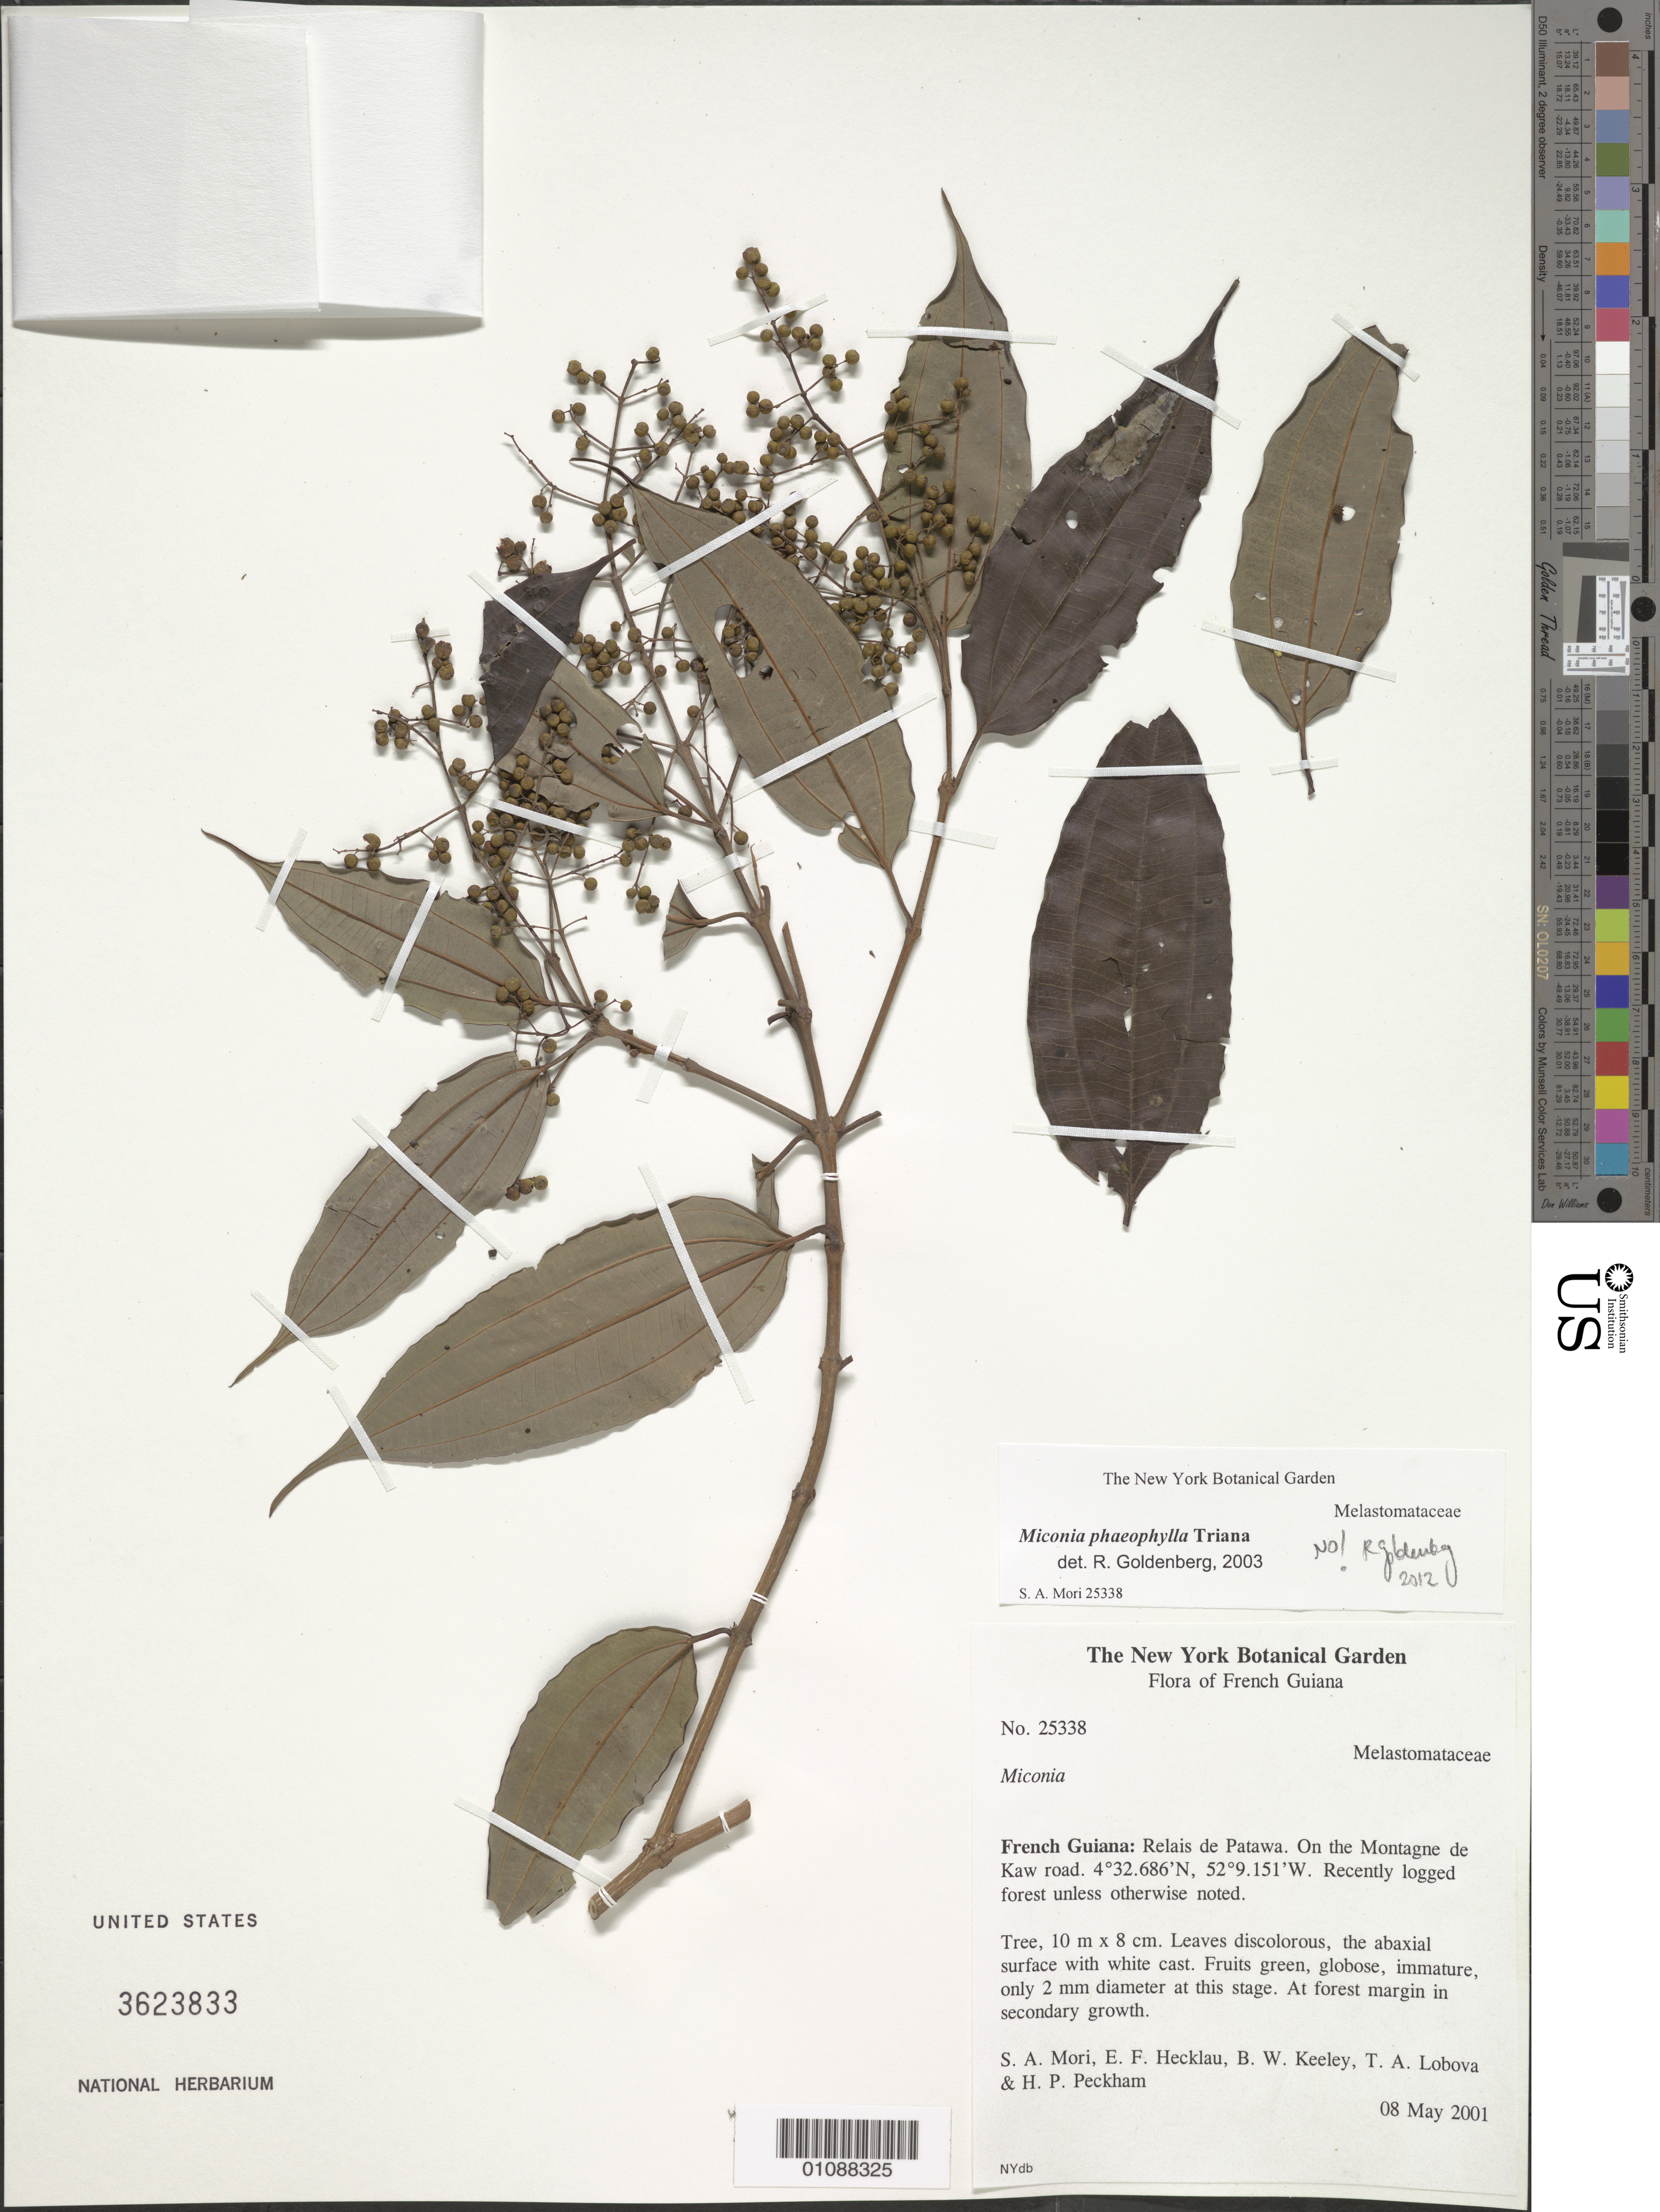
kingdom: Plantae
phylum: Tracheophyta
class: Magnoliopsida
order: Myrtales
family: Melastomataceae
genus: Miconia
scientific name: Miconia phaeophylla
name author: Triana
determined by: Goldenberg, R.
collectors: S. Mori, E. Hecklau, B. W. Keeley, T. Lobova & H. Peckham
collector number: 25338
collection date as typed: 8-May-01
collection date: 2001-05-08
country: French Guiana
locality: Relais de Patawa. On the Montagne de Kaw road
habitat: Recently logged forest unless otherwise noted. At forest margin in secondary growth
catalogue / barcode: US 3623833